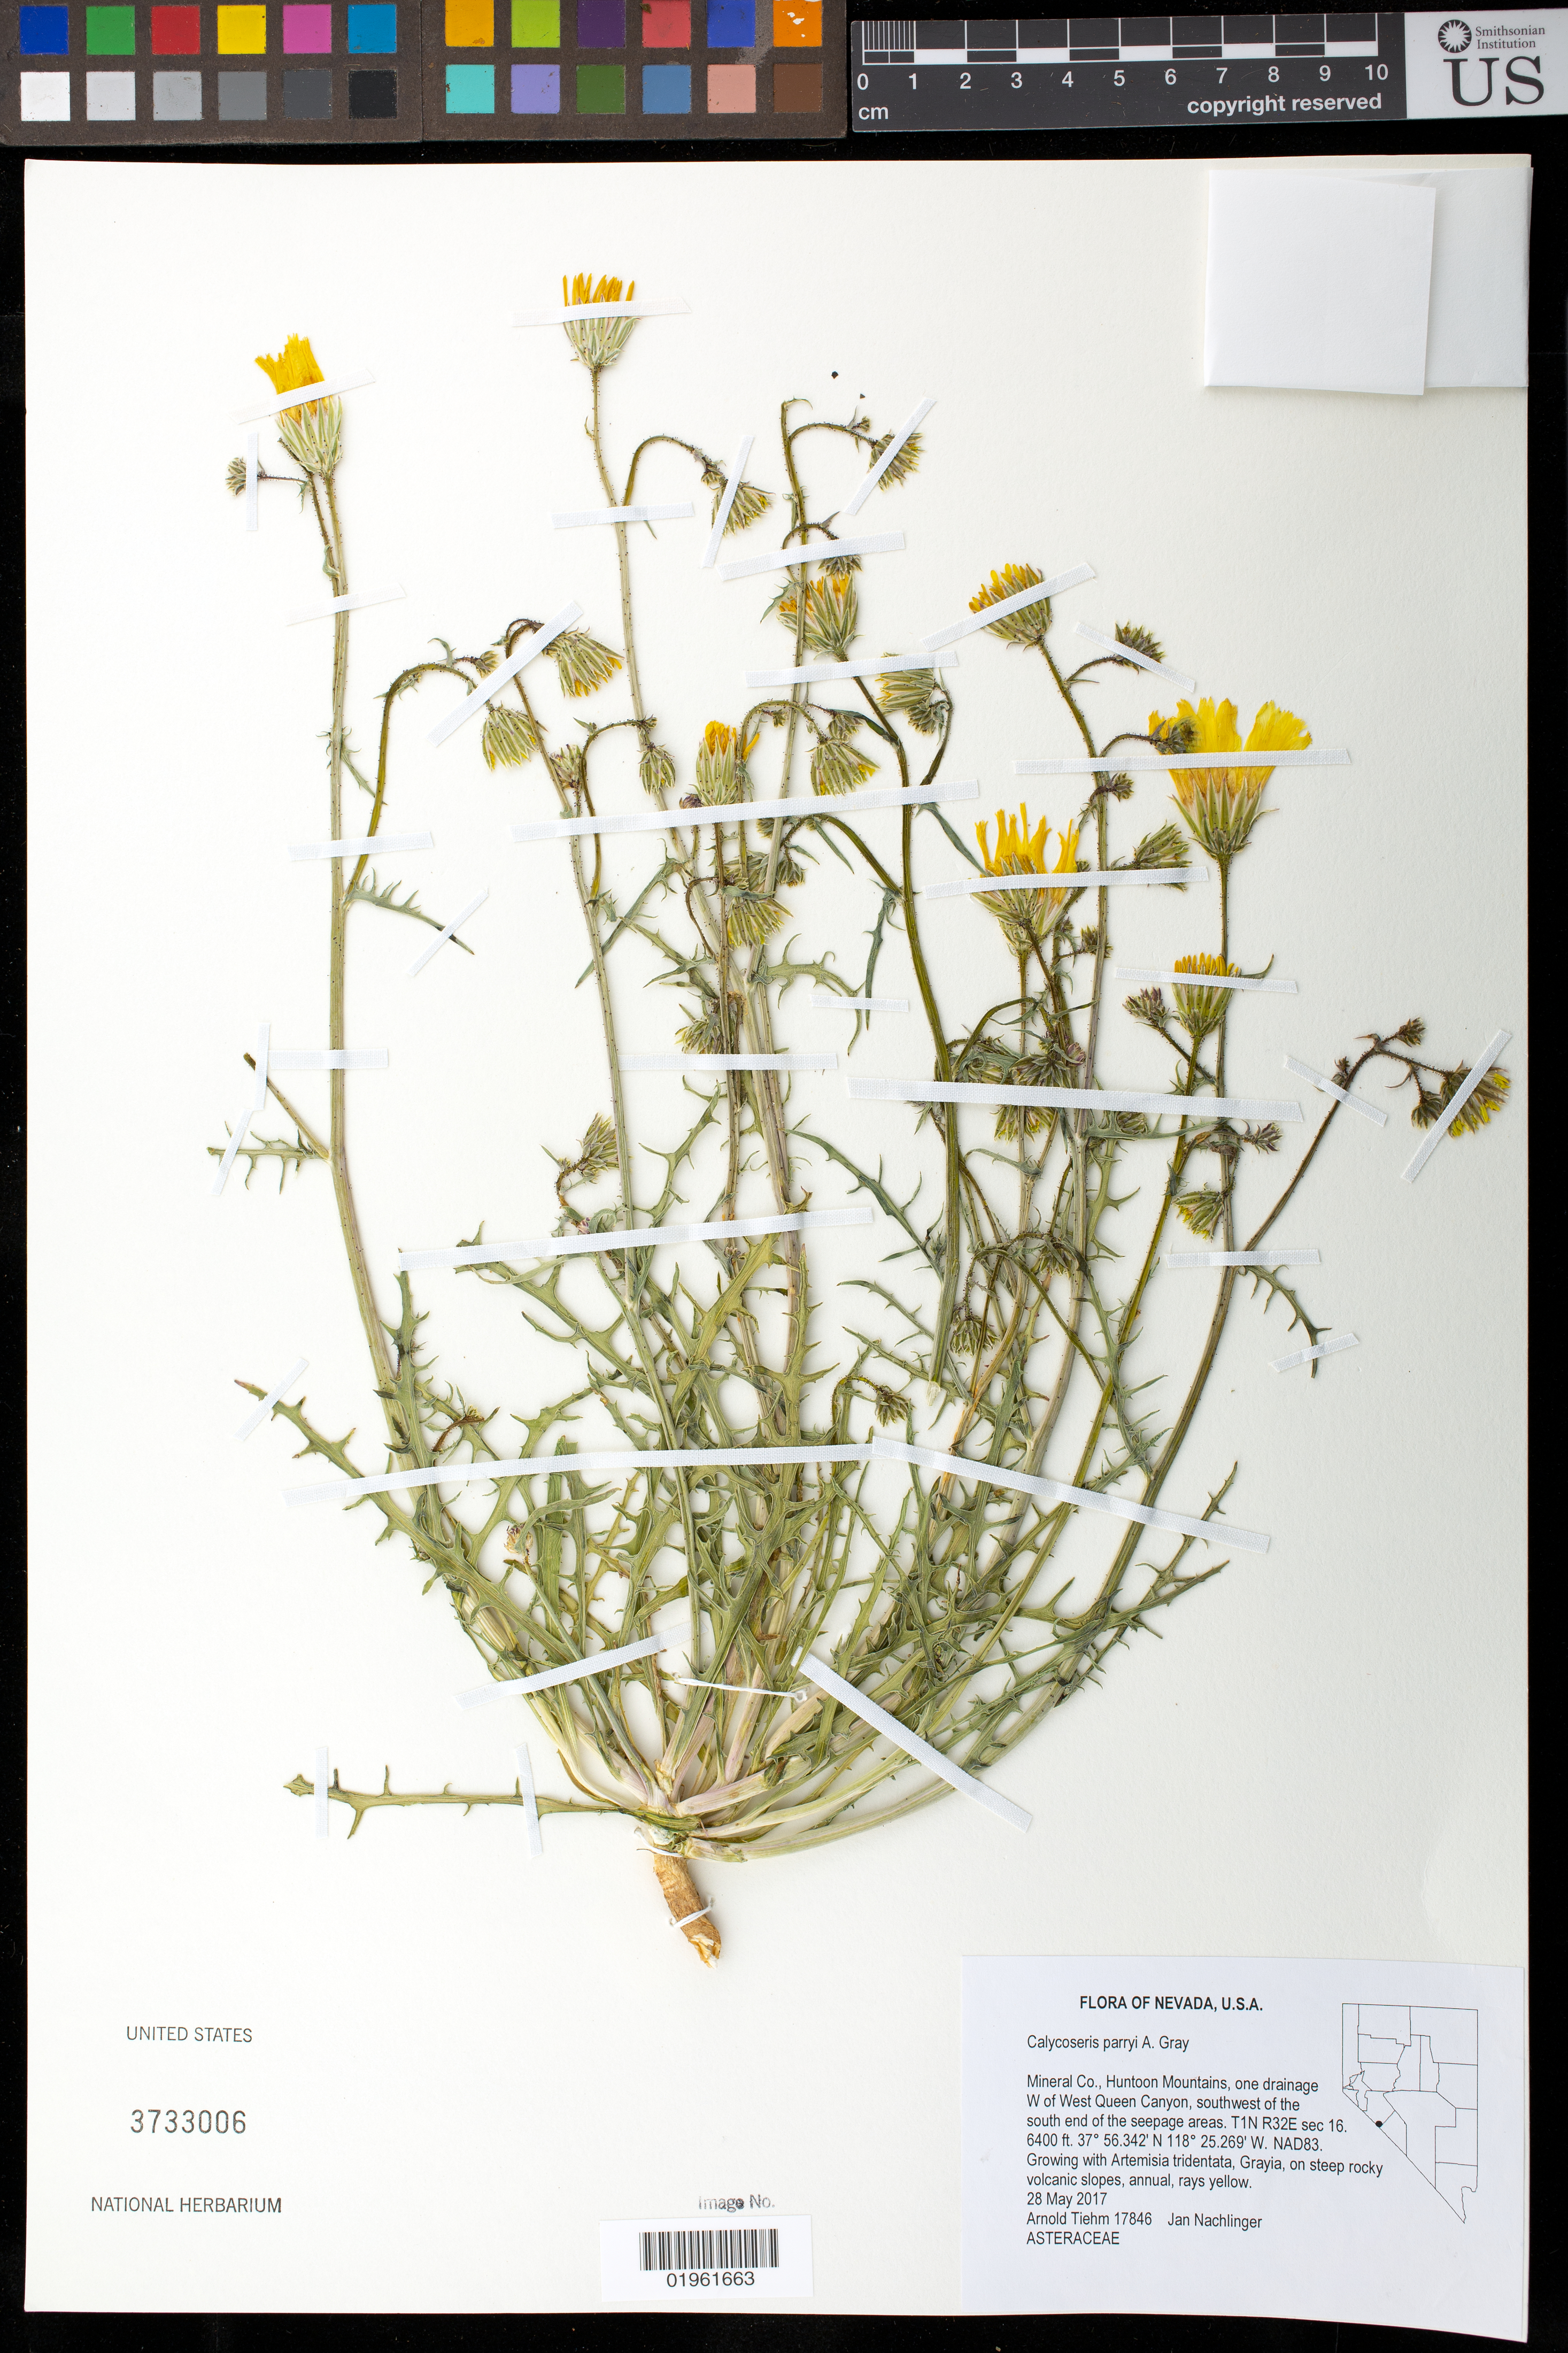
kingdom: Plantae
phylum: Tracheophyta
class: Magnoliopsida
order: Asterales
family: Asteraceae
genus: Calycoseris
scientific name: Calycoseris parryi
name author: A. Gray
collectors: A. Tiehm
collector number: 17846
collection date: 2017-05-28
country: United States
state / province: Nevada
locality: Mineral Co., Huntoon Mountains, one drainage W of West Queen Canyon, southwest of the south end of the seepage areas.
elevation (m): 1951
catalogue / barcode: US 3733006